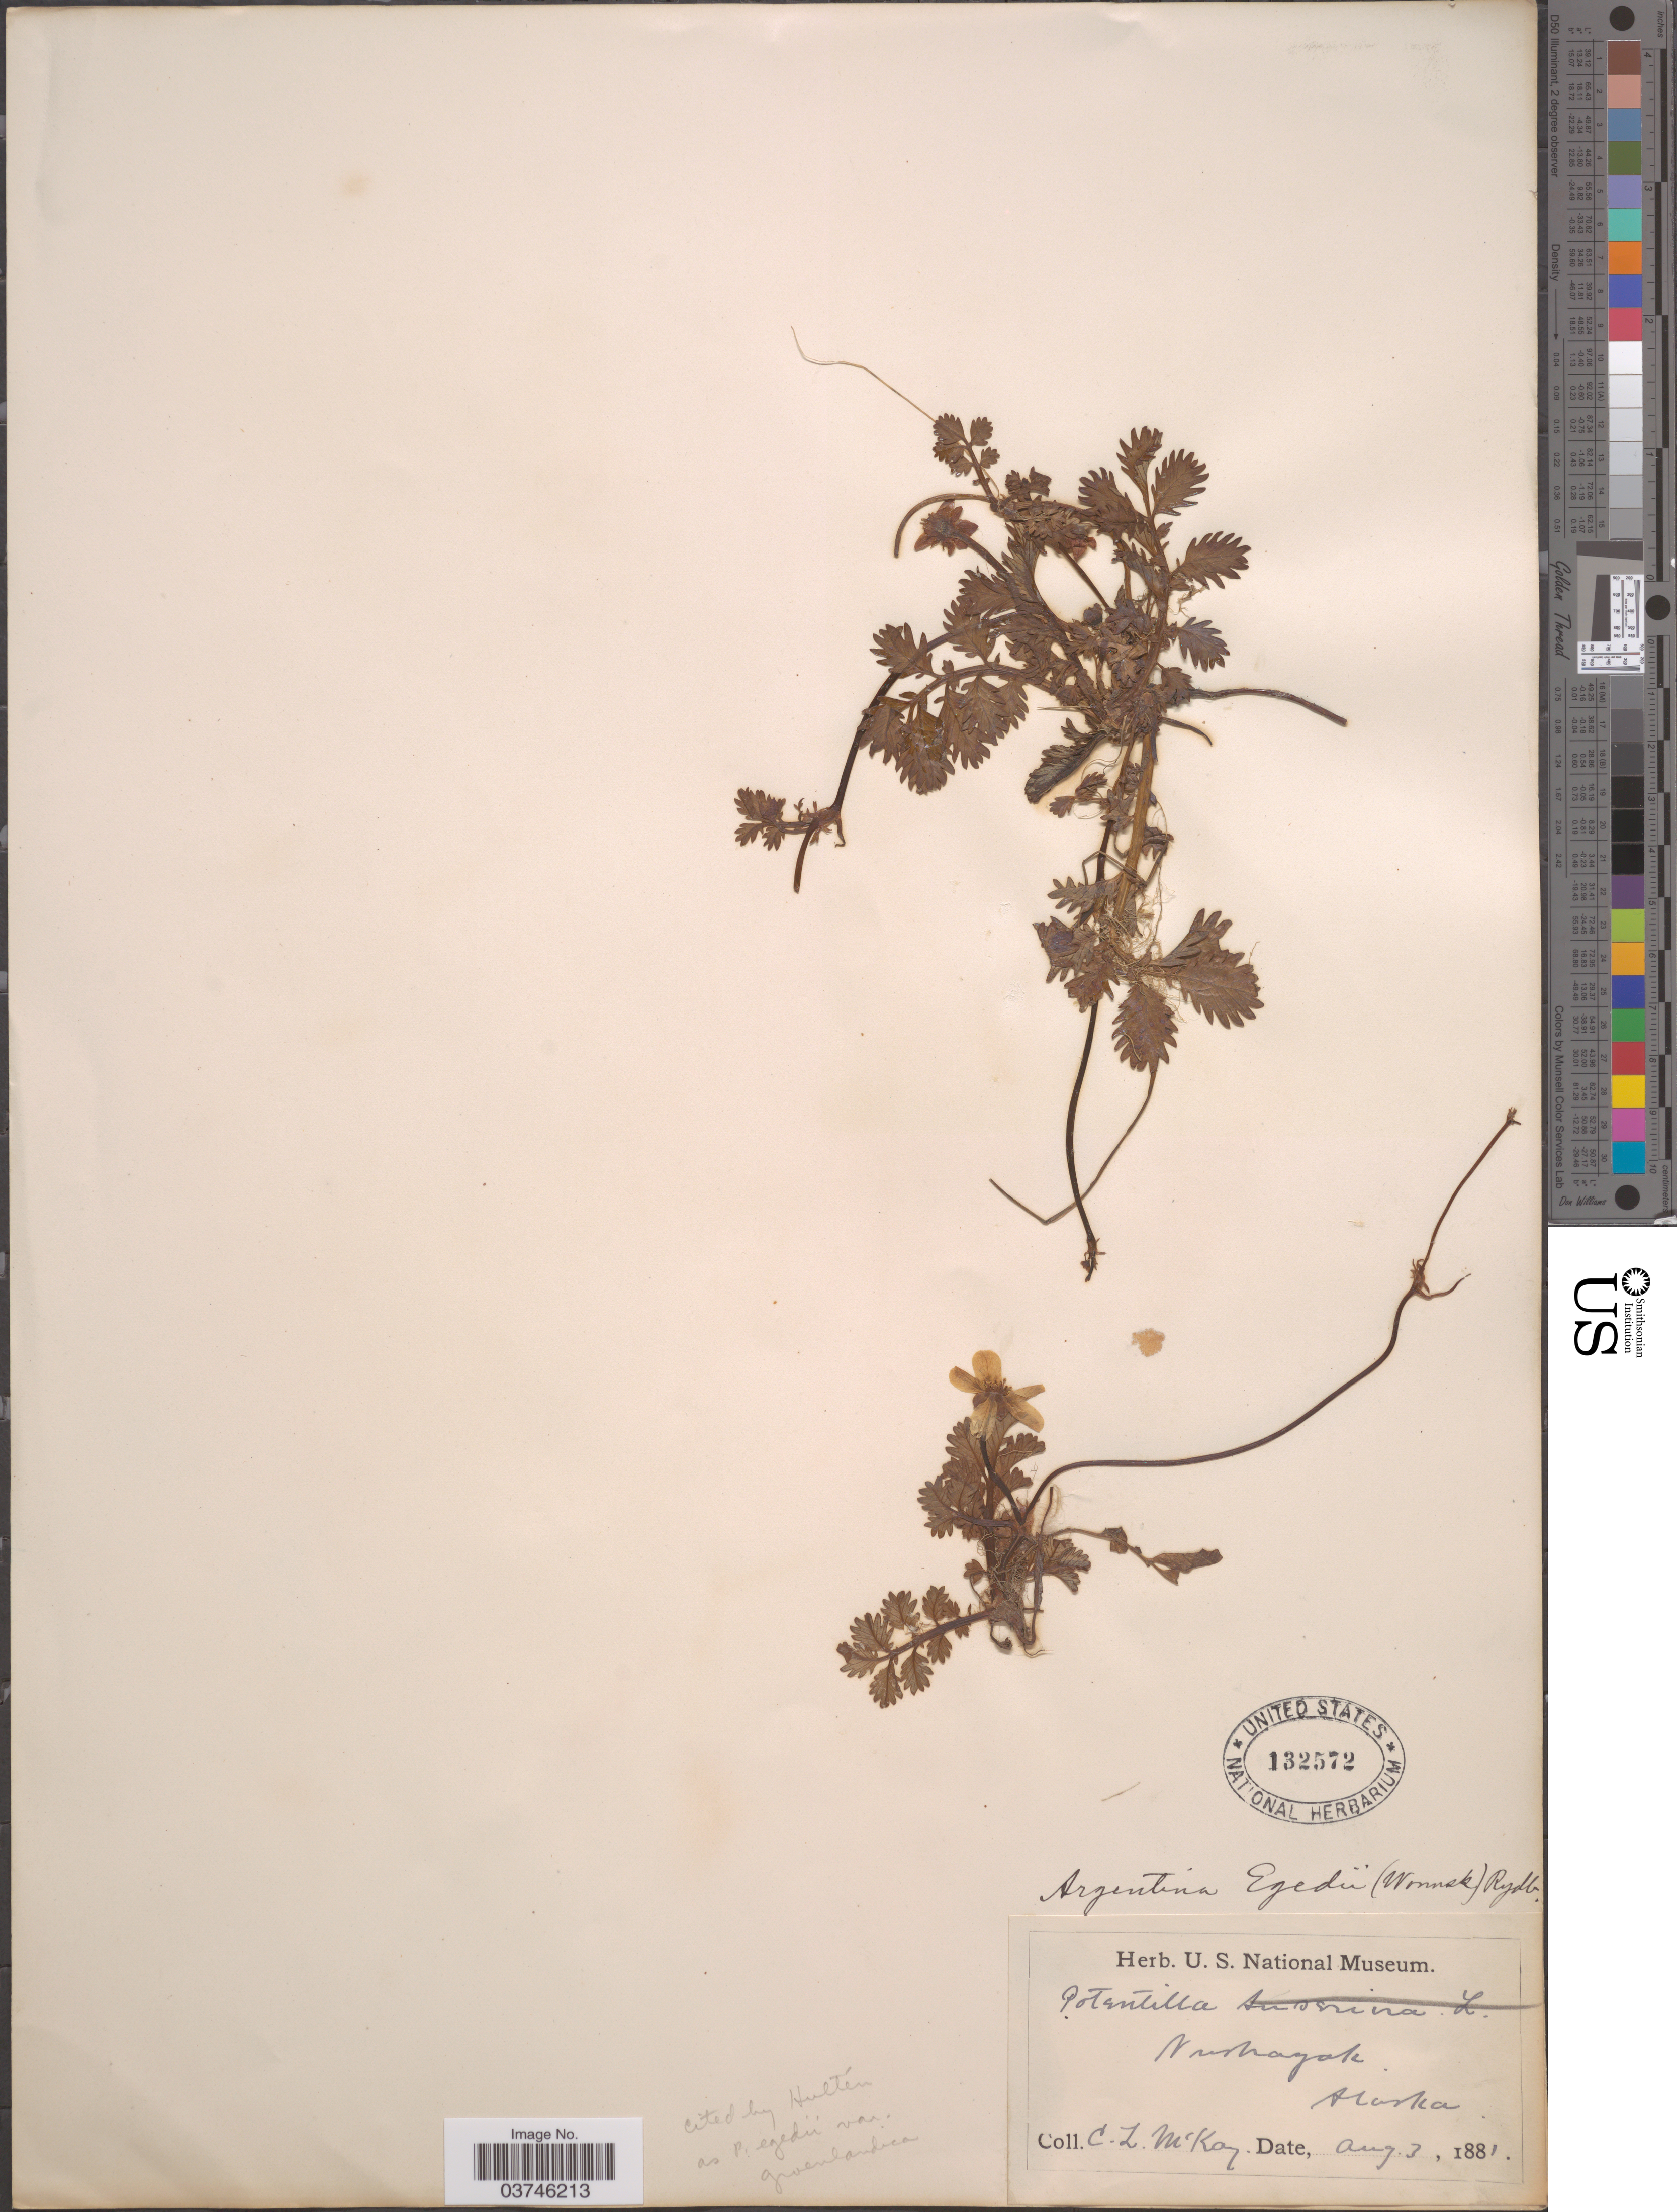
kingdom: Plantae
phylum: Tracheophyta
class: Magnoliopsida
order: Rosales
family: Rosaceae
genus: Argentina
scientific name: Argentina egedii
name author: (Wormsk. ex Oeder) Rydb.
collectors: C. McKay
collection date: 1881-08-03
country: United States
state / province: Alaska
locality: Nushagak.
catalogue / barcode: US 132572